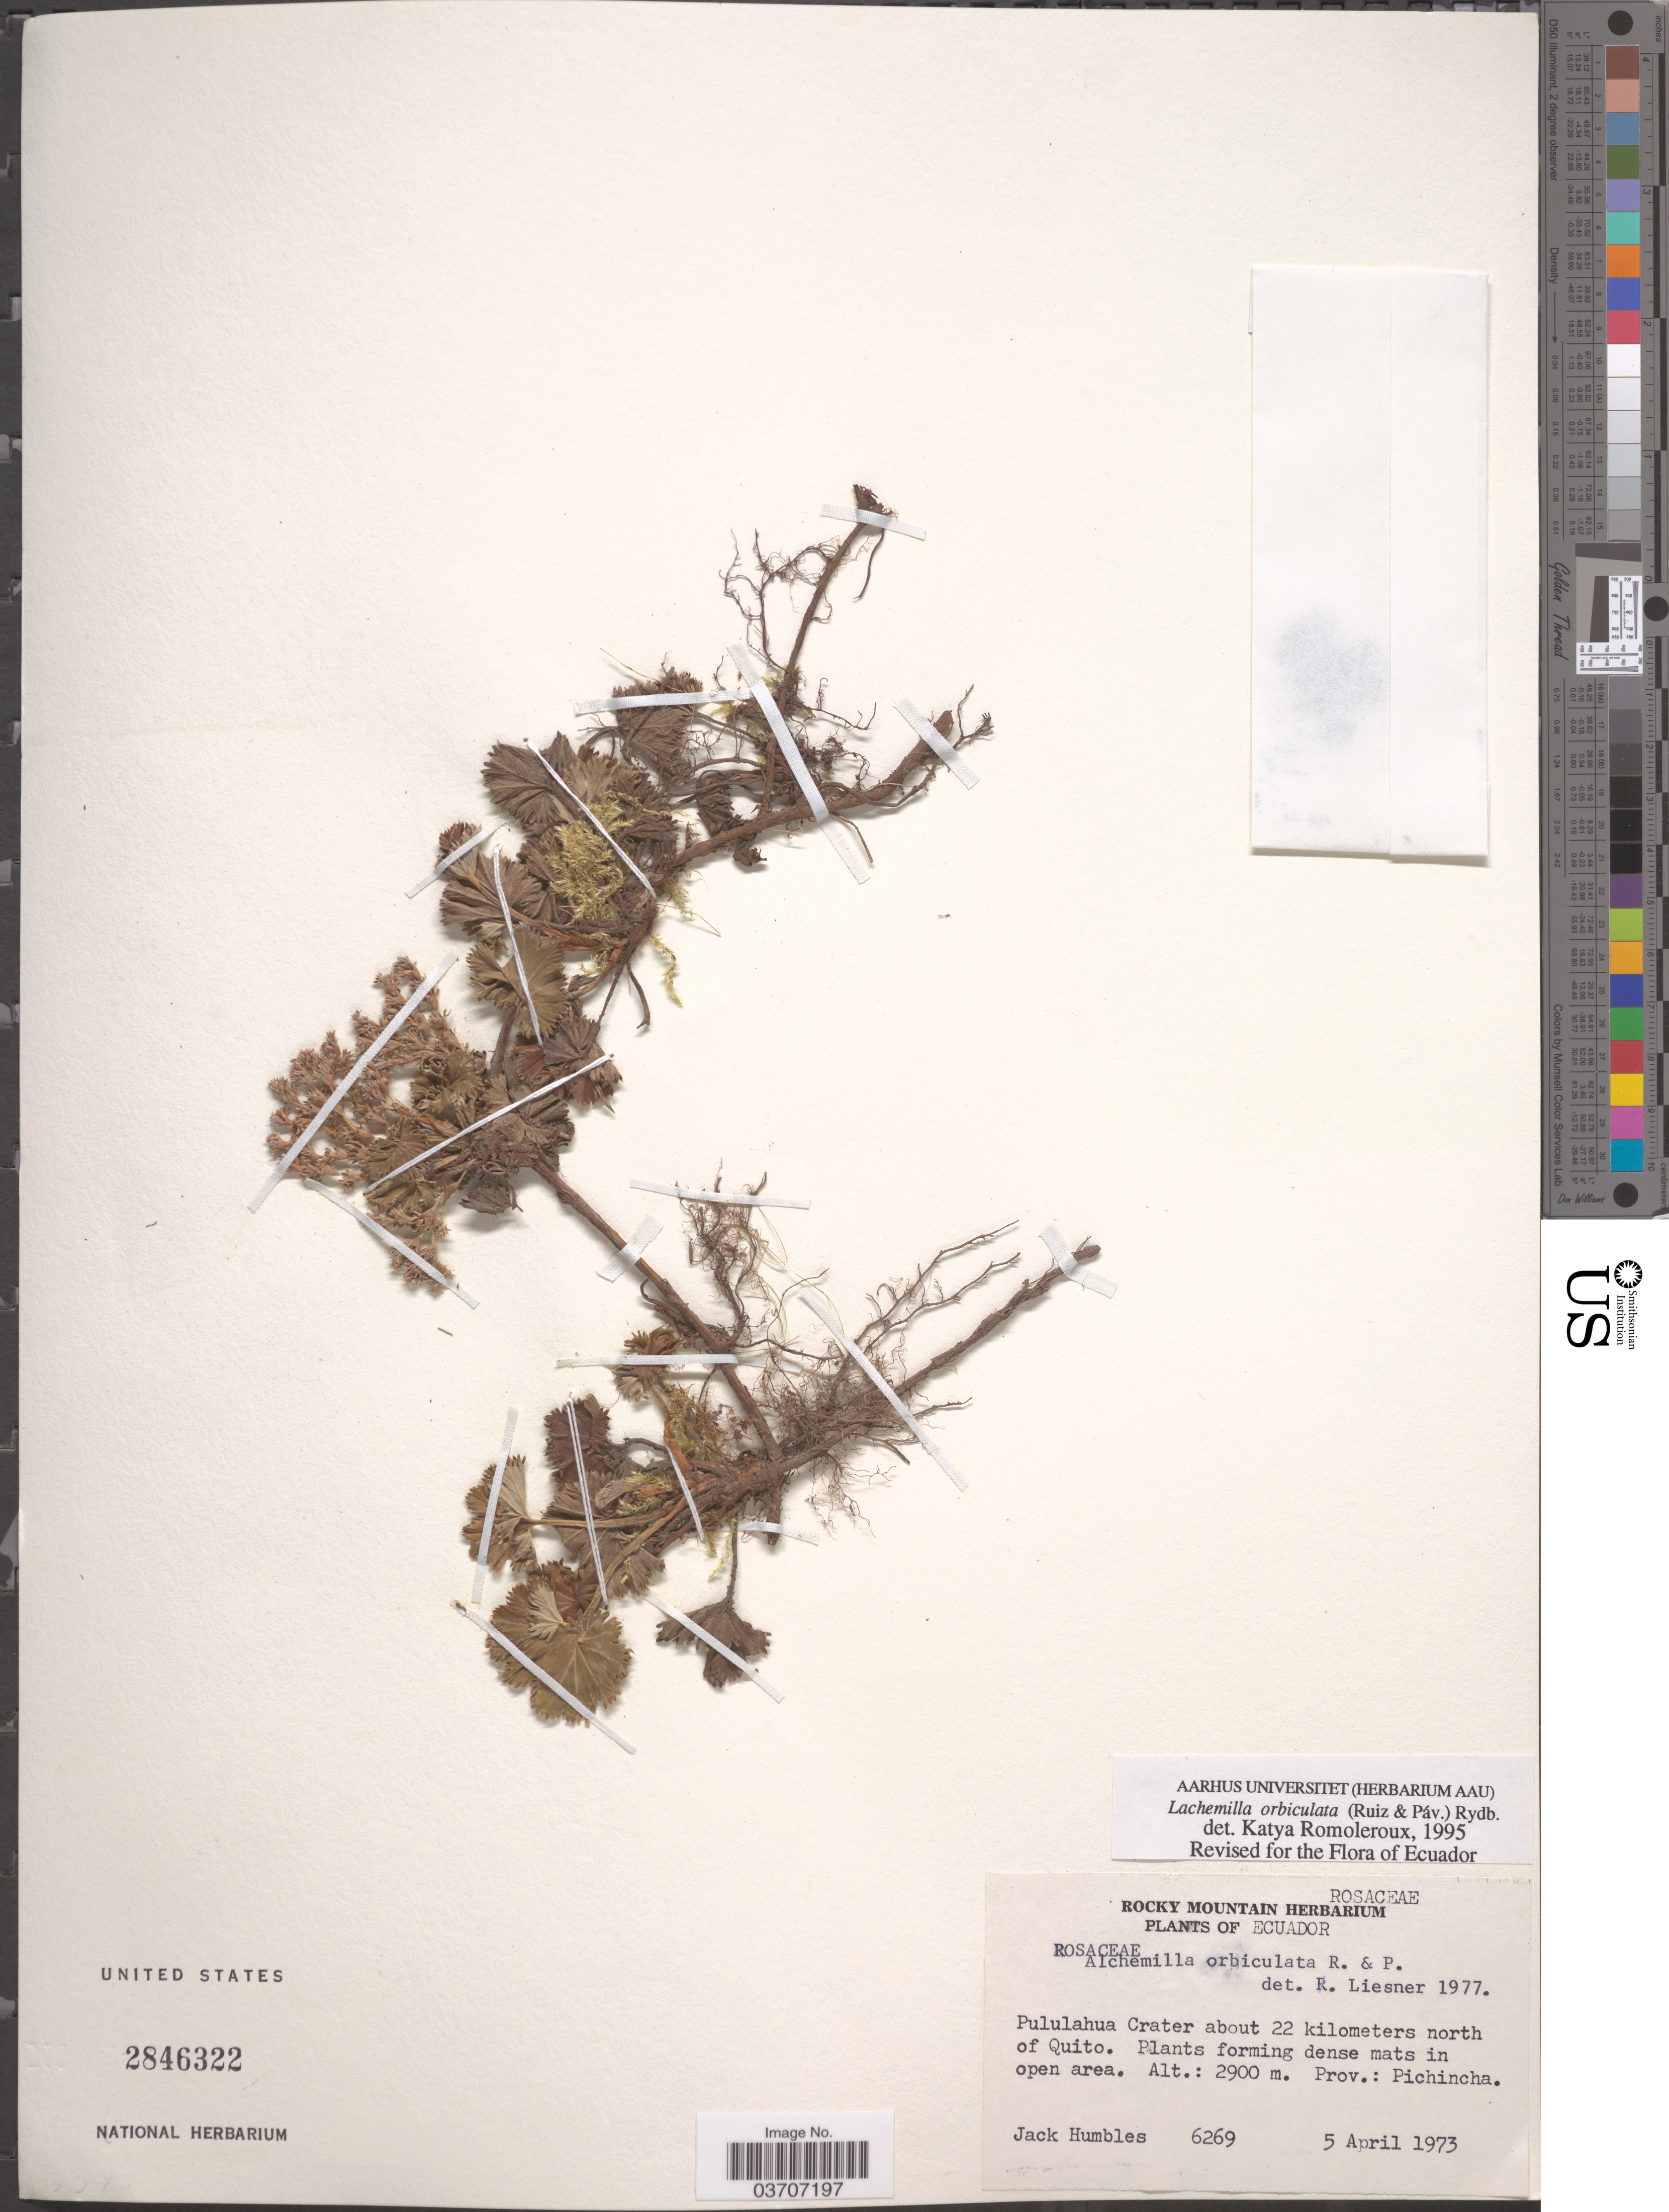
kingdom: Plantae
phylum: Tracheophyta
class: Magnoliopsida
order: Rosales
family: Rosaceae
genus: Lachemilla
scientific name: Lachemilla orbiculata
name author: (Ruiz & Pav.) Rydb.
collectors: J. Humbles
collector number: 6269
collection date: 1973-04-05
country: Ecuador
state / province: Pichincha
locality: Pululahua Crater about 22 kilometers north of Quito.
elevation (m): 2900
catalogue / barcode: US 2846322